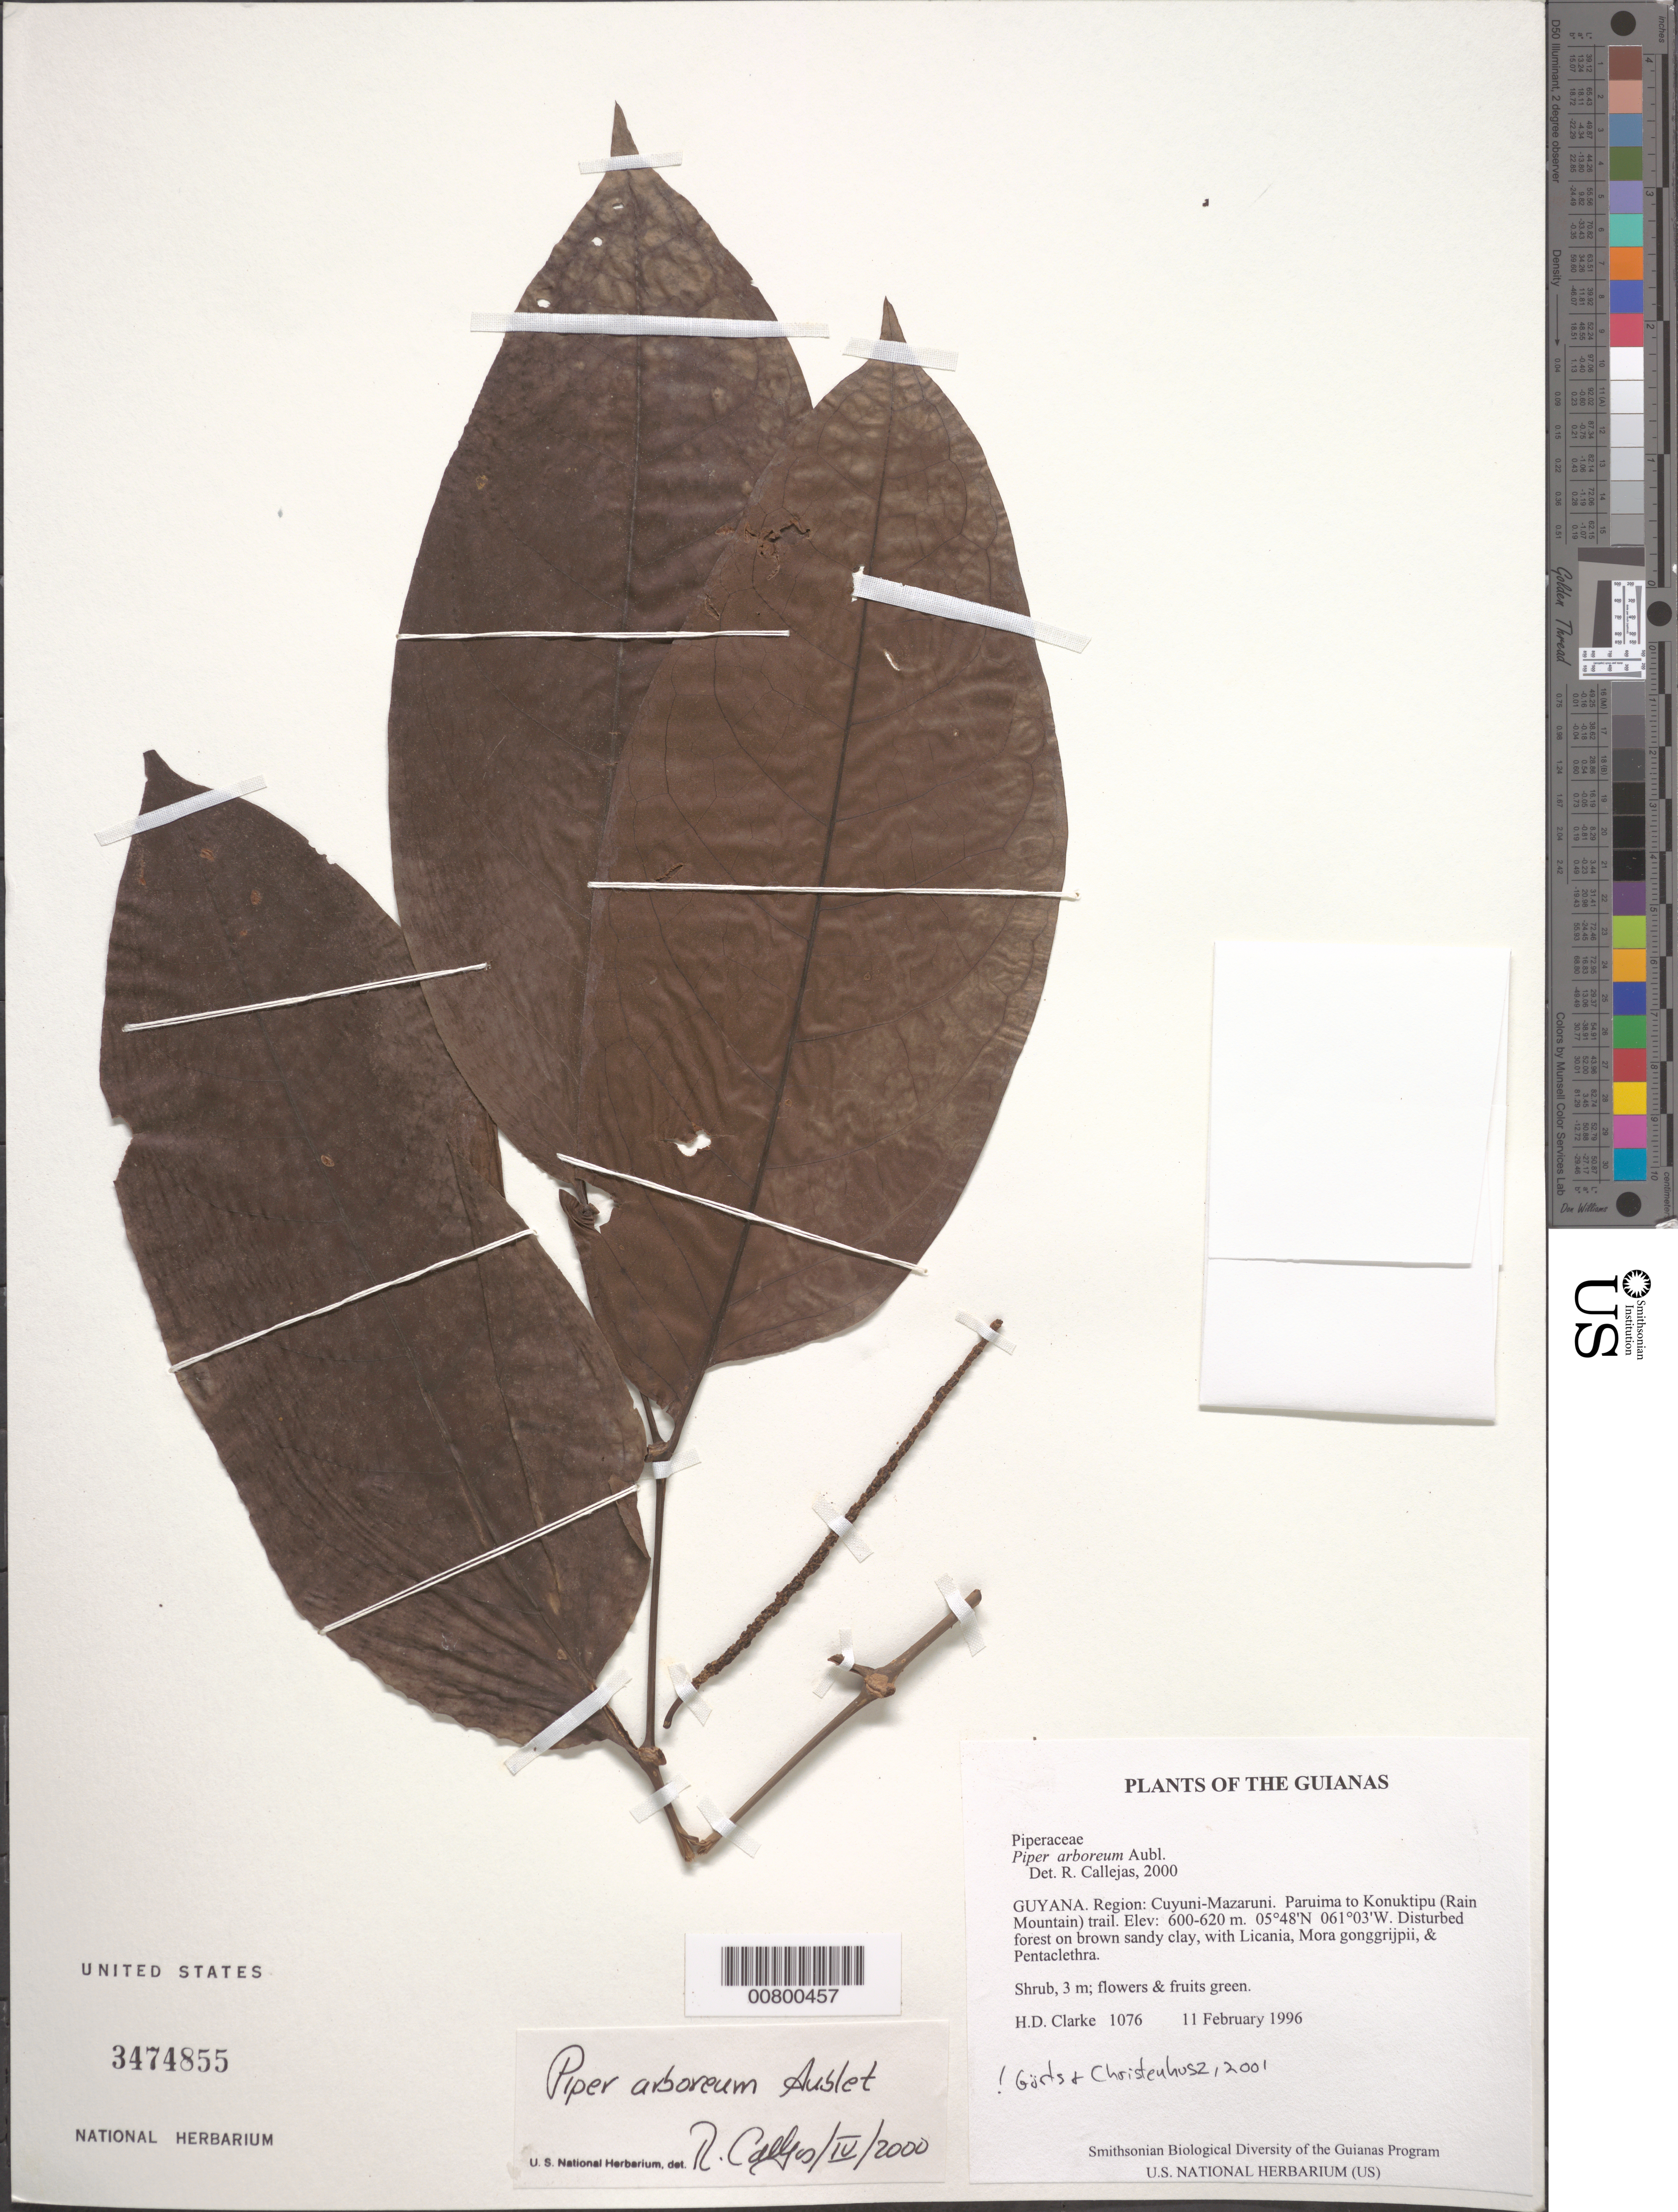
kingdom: Plantae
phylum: Tracheophyta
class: Magnoliopsida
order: Piperales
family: Piperaceae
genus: Piper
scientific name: Piper arboreum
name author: Aubl.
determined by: Görts-van Rijn, A. R.; Christenhusz, M. J.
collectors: H. D. Clarke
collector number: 1076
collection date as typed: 11 February 1996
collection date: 1996-02-11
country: Guyana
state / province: Cuyuni-Mazaruni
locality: Paruima to Konuktipu (Rain Mountain) trail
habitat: Disturbed forest on brown sandy clay, with Licania, Mora gonggrijpii, & Pentaclethra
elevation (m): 600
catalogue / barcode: US 3474855